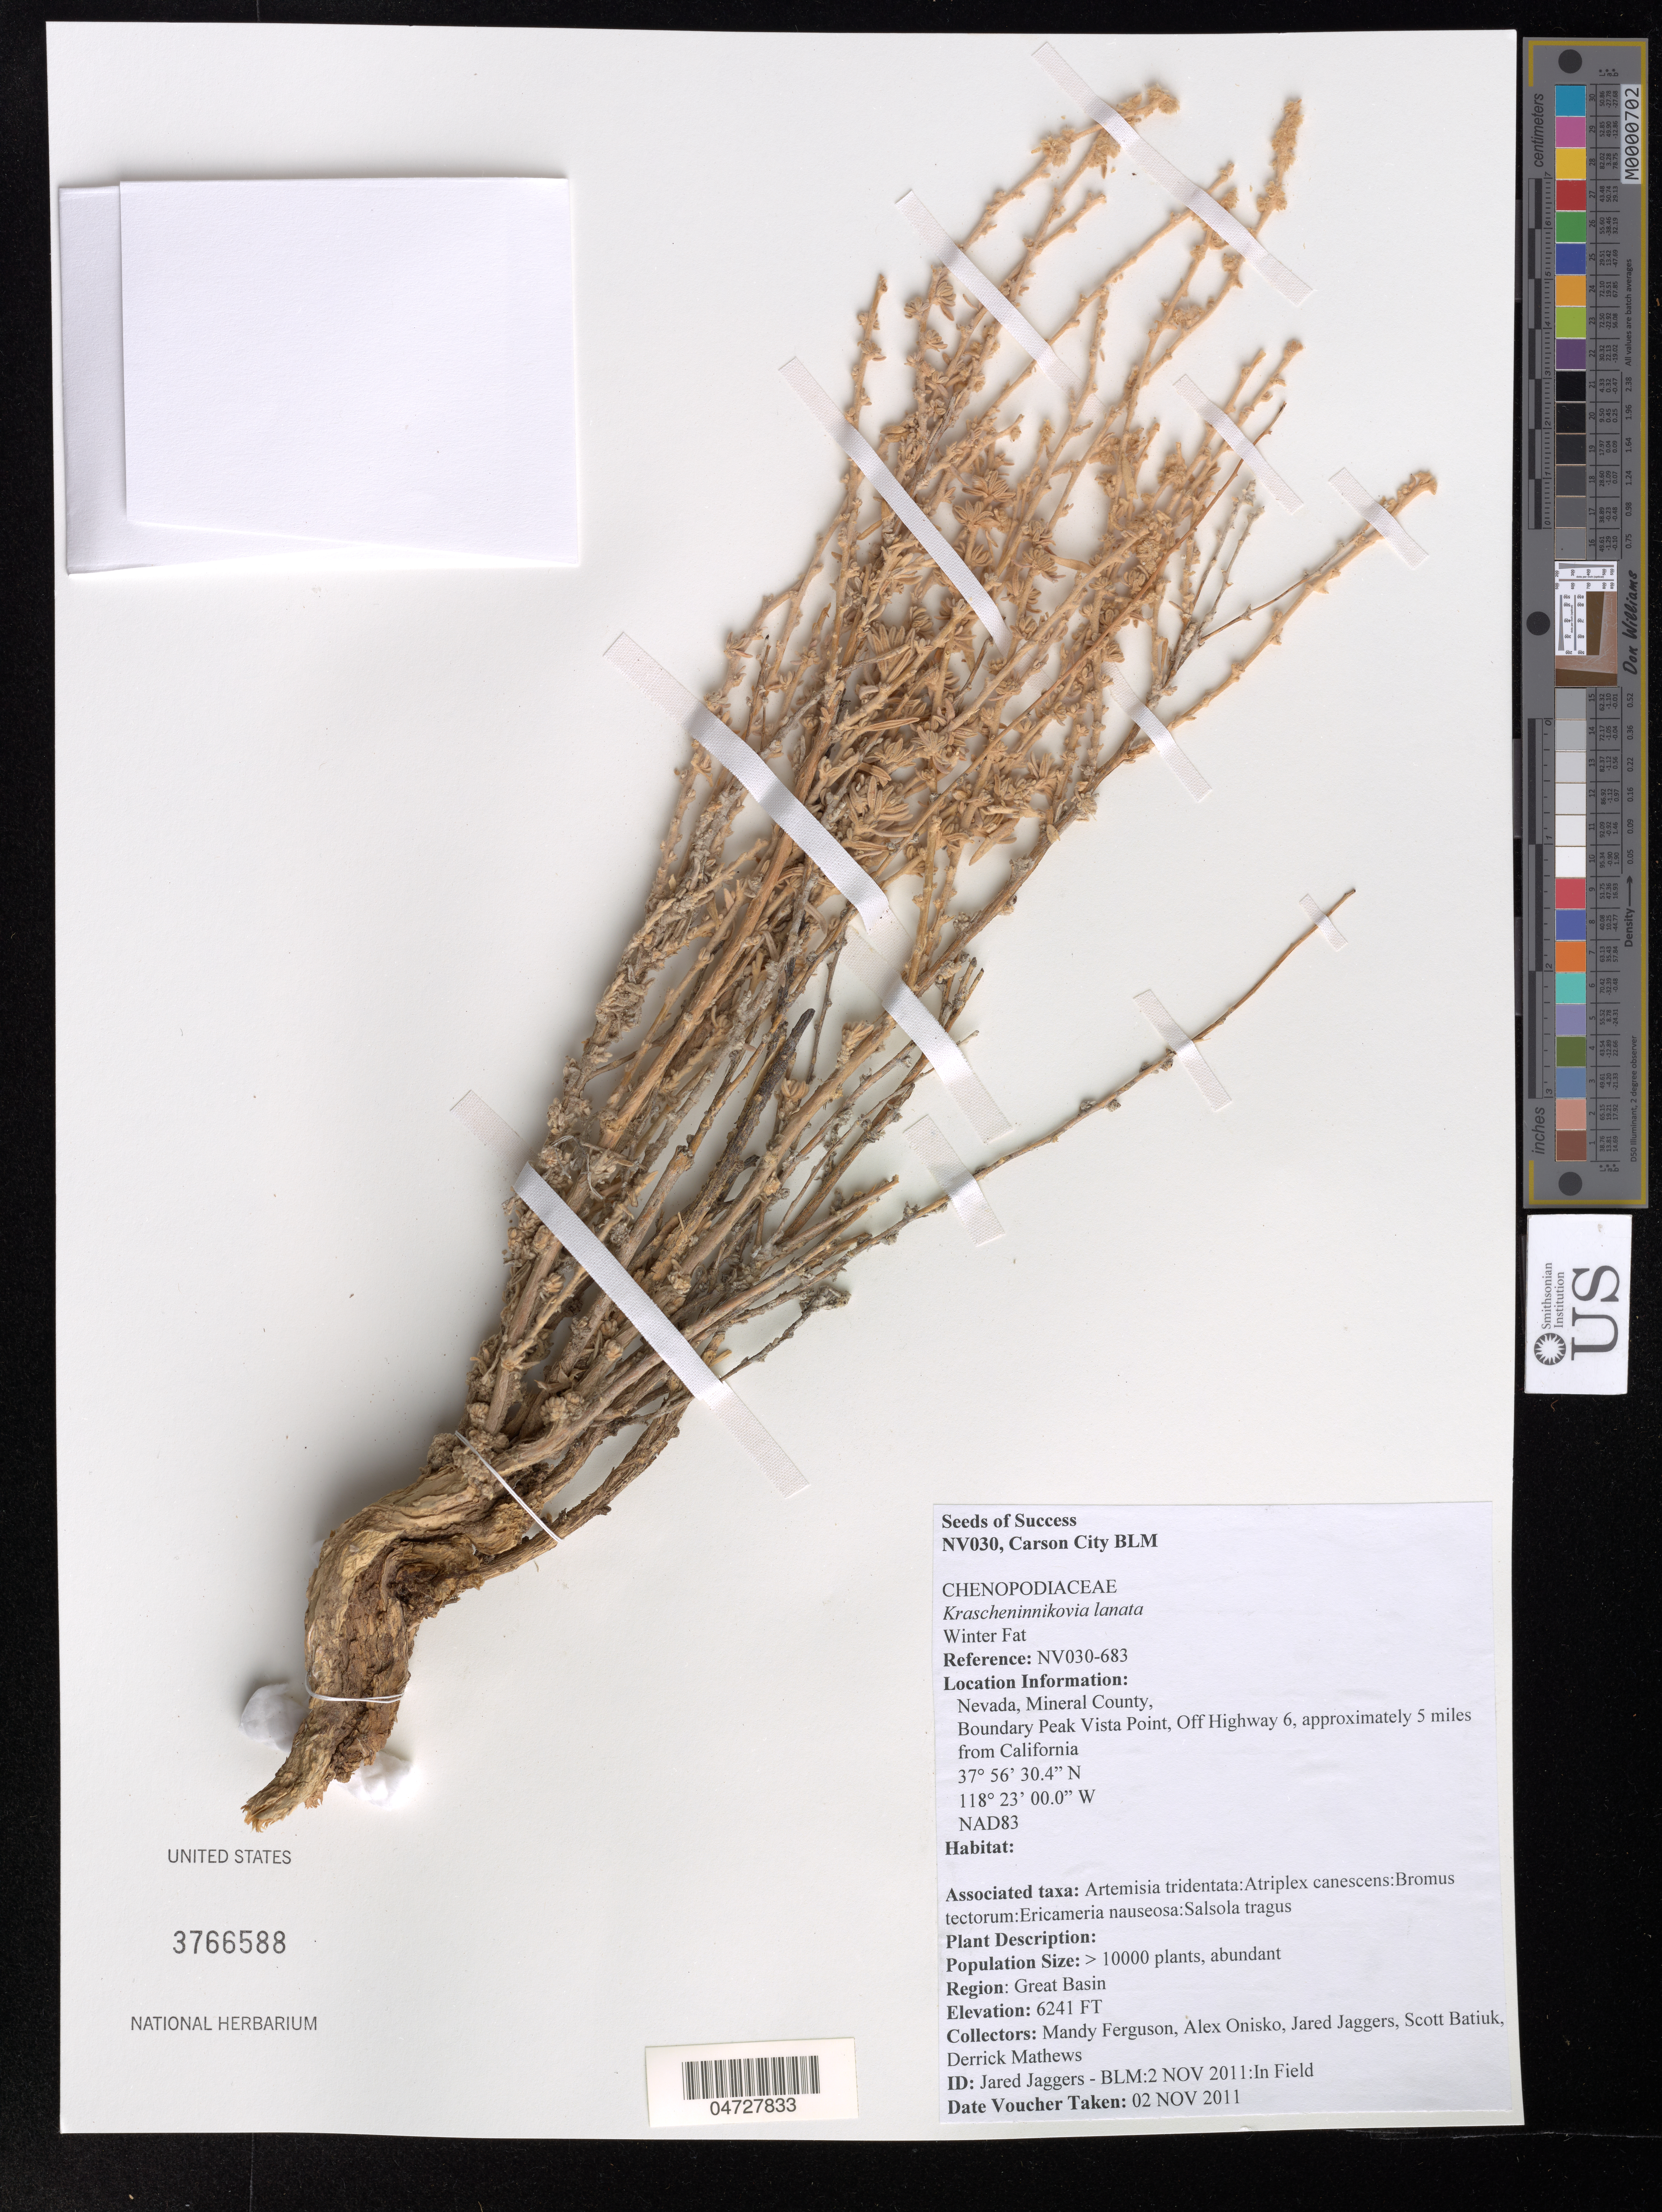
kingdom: Plantae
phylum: Tracheophyta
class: Magnoliopsida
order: Caryophyllales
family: Amaranthaceae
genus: Krascheninnikovia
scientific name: Krascheninnikovia lanata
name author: (Pursh) A. Meeuse & A.Smit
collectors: M. Ferguson, A. Onisko, S. Batiuk & et al.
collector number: NV030/BLM:2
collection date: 2011-11-02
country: United States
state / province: Nevada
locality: Mineral County, Boundary Peak Vista Point, Off Highway 6, approximately 5 miles from California.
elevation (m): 1902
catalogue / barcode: US 3766588